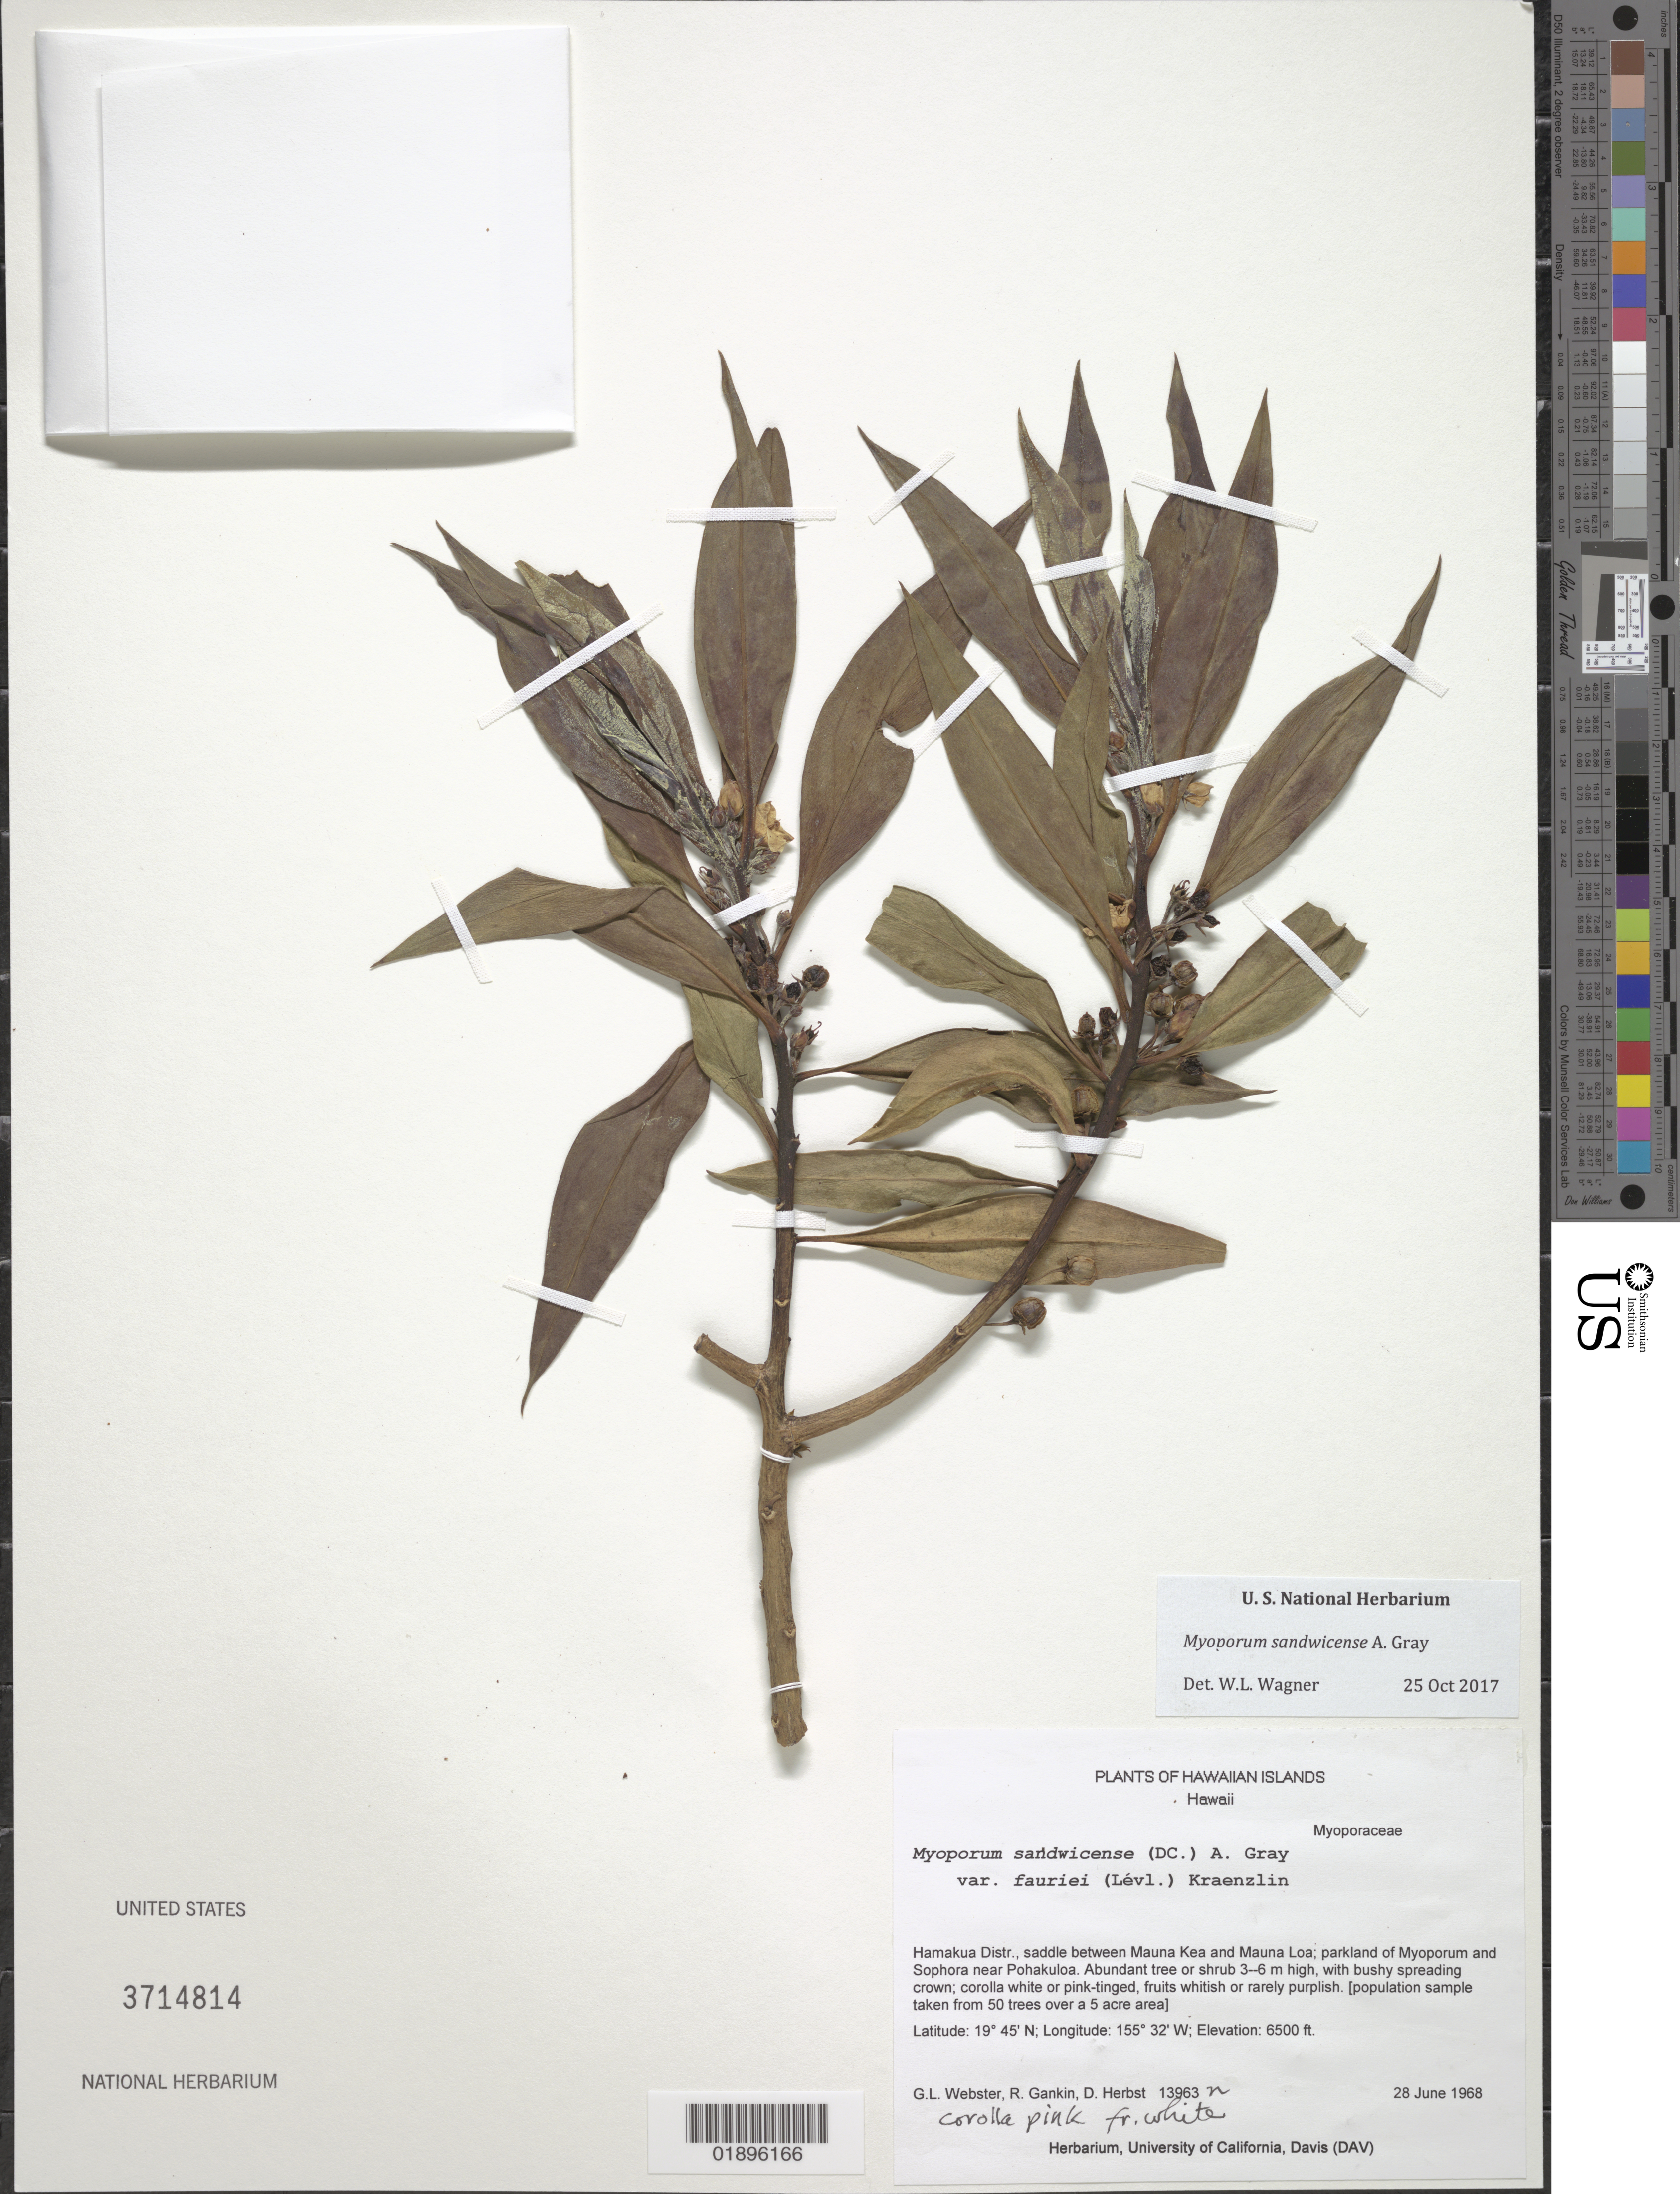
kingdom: Plantae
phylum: Tracheophyta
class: Magnoliopsida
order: Lamiales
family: Scrophulariaceae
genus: Myoporum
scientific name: Myoporum sandwicense subsp. sandwicense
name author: A. Gray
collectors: G. L. Webster, R. Gankin & D. R. Herbst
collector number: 13963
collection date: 1968-06-28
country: United States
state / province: Hawaii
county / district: Hawaii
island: Hawaii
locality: Hamakua Distr., saddle between Mauna Kea and Mauna Loa, parkland near Pohakuloa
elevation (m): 1981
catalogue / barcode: US 3714814